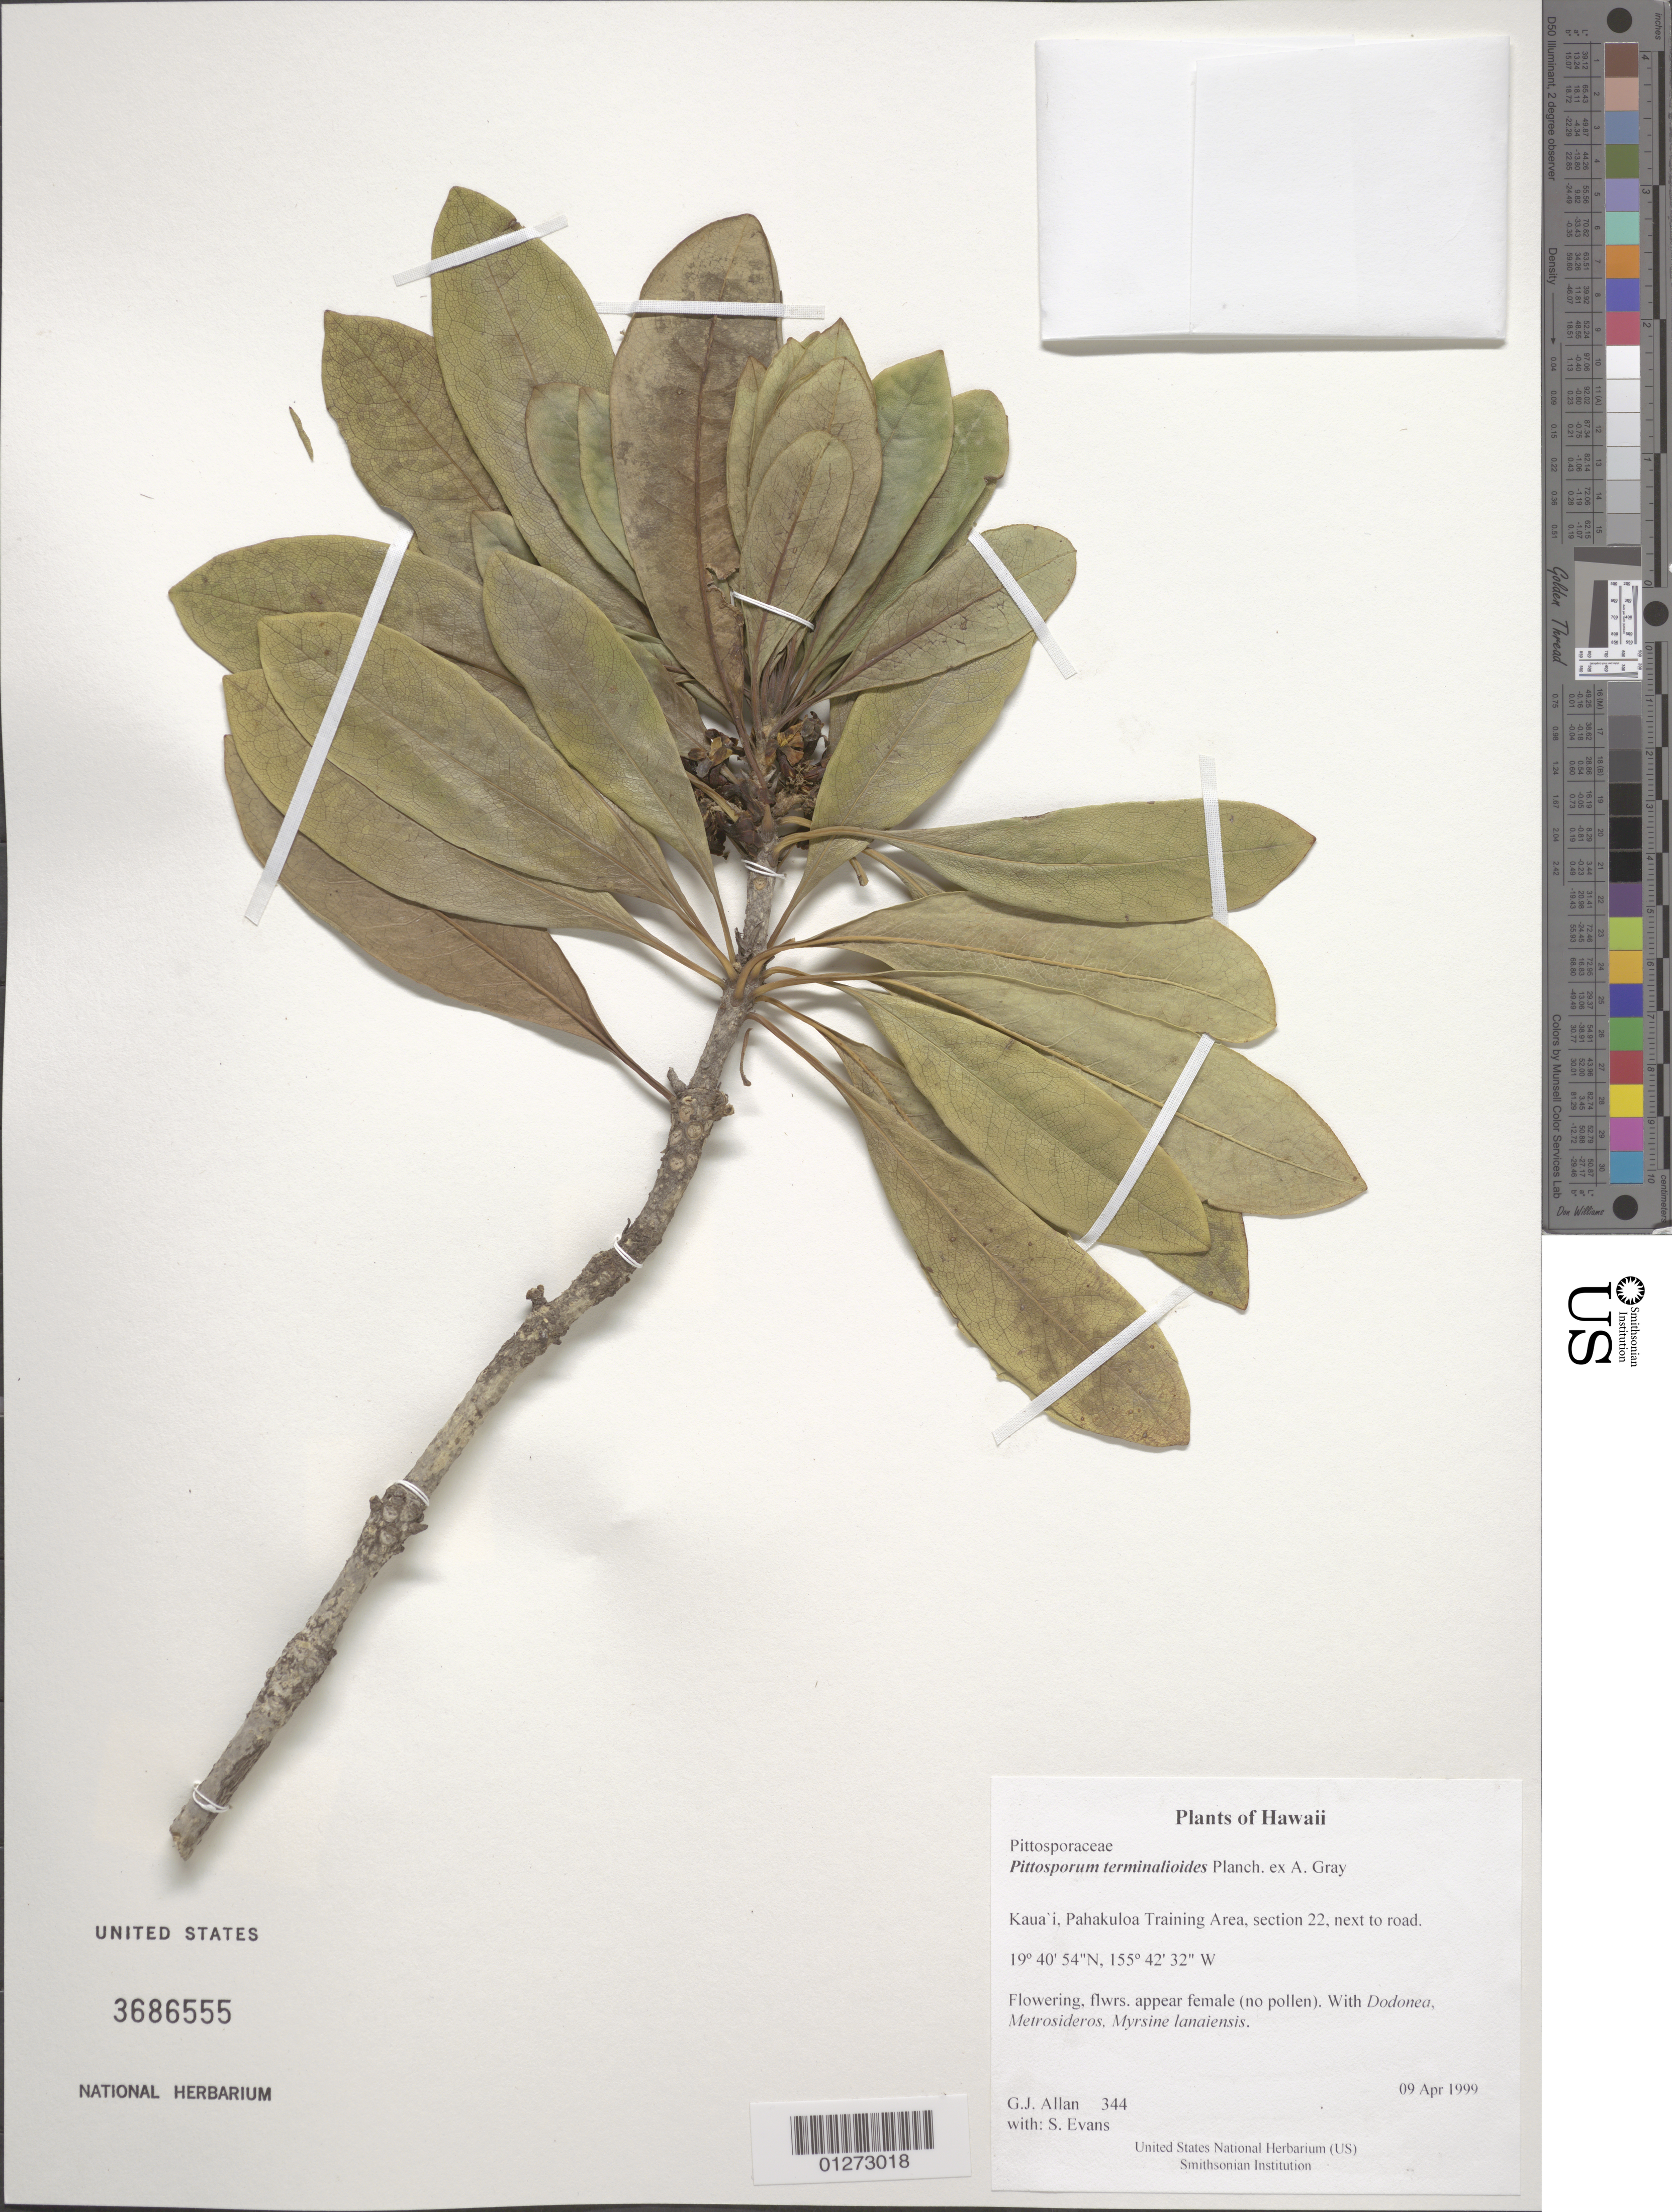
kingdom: Plantae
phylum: Tracheophyta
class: Magnoliopsida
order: Apiales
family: Pittosporaceae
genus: Pittosporum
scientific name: Pittosporum terminalioides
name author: Planch. ex A. Gray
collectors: G. Allan & S. Evans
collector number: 344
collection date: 1999-04-09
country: United States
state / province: Hawaii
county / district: Kaui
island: Kaua'i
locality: Pahakuloa Training Area, section 22, next to road.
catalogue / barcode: US 3686555